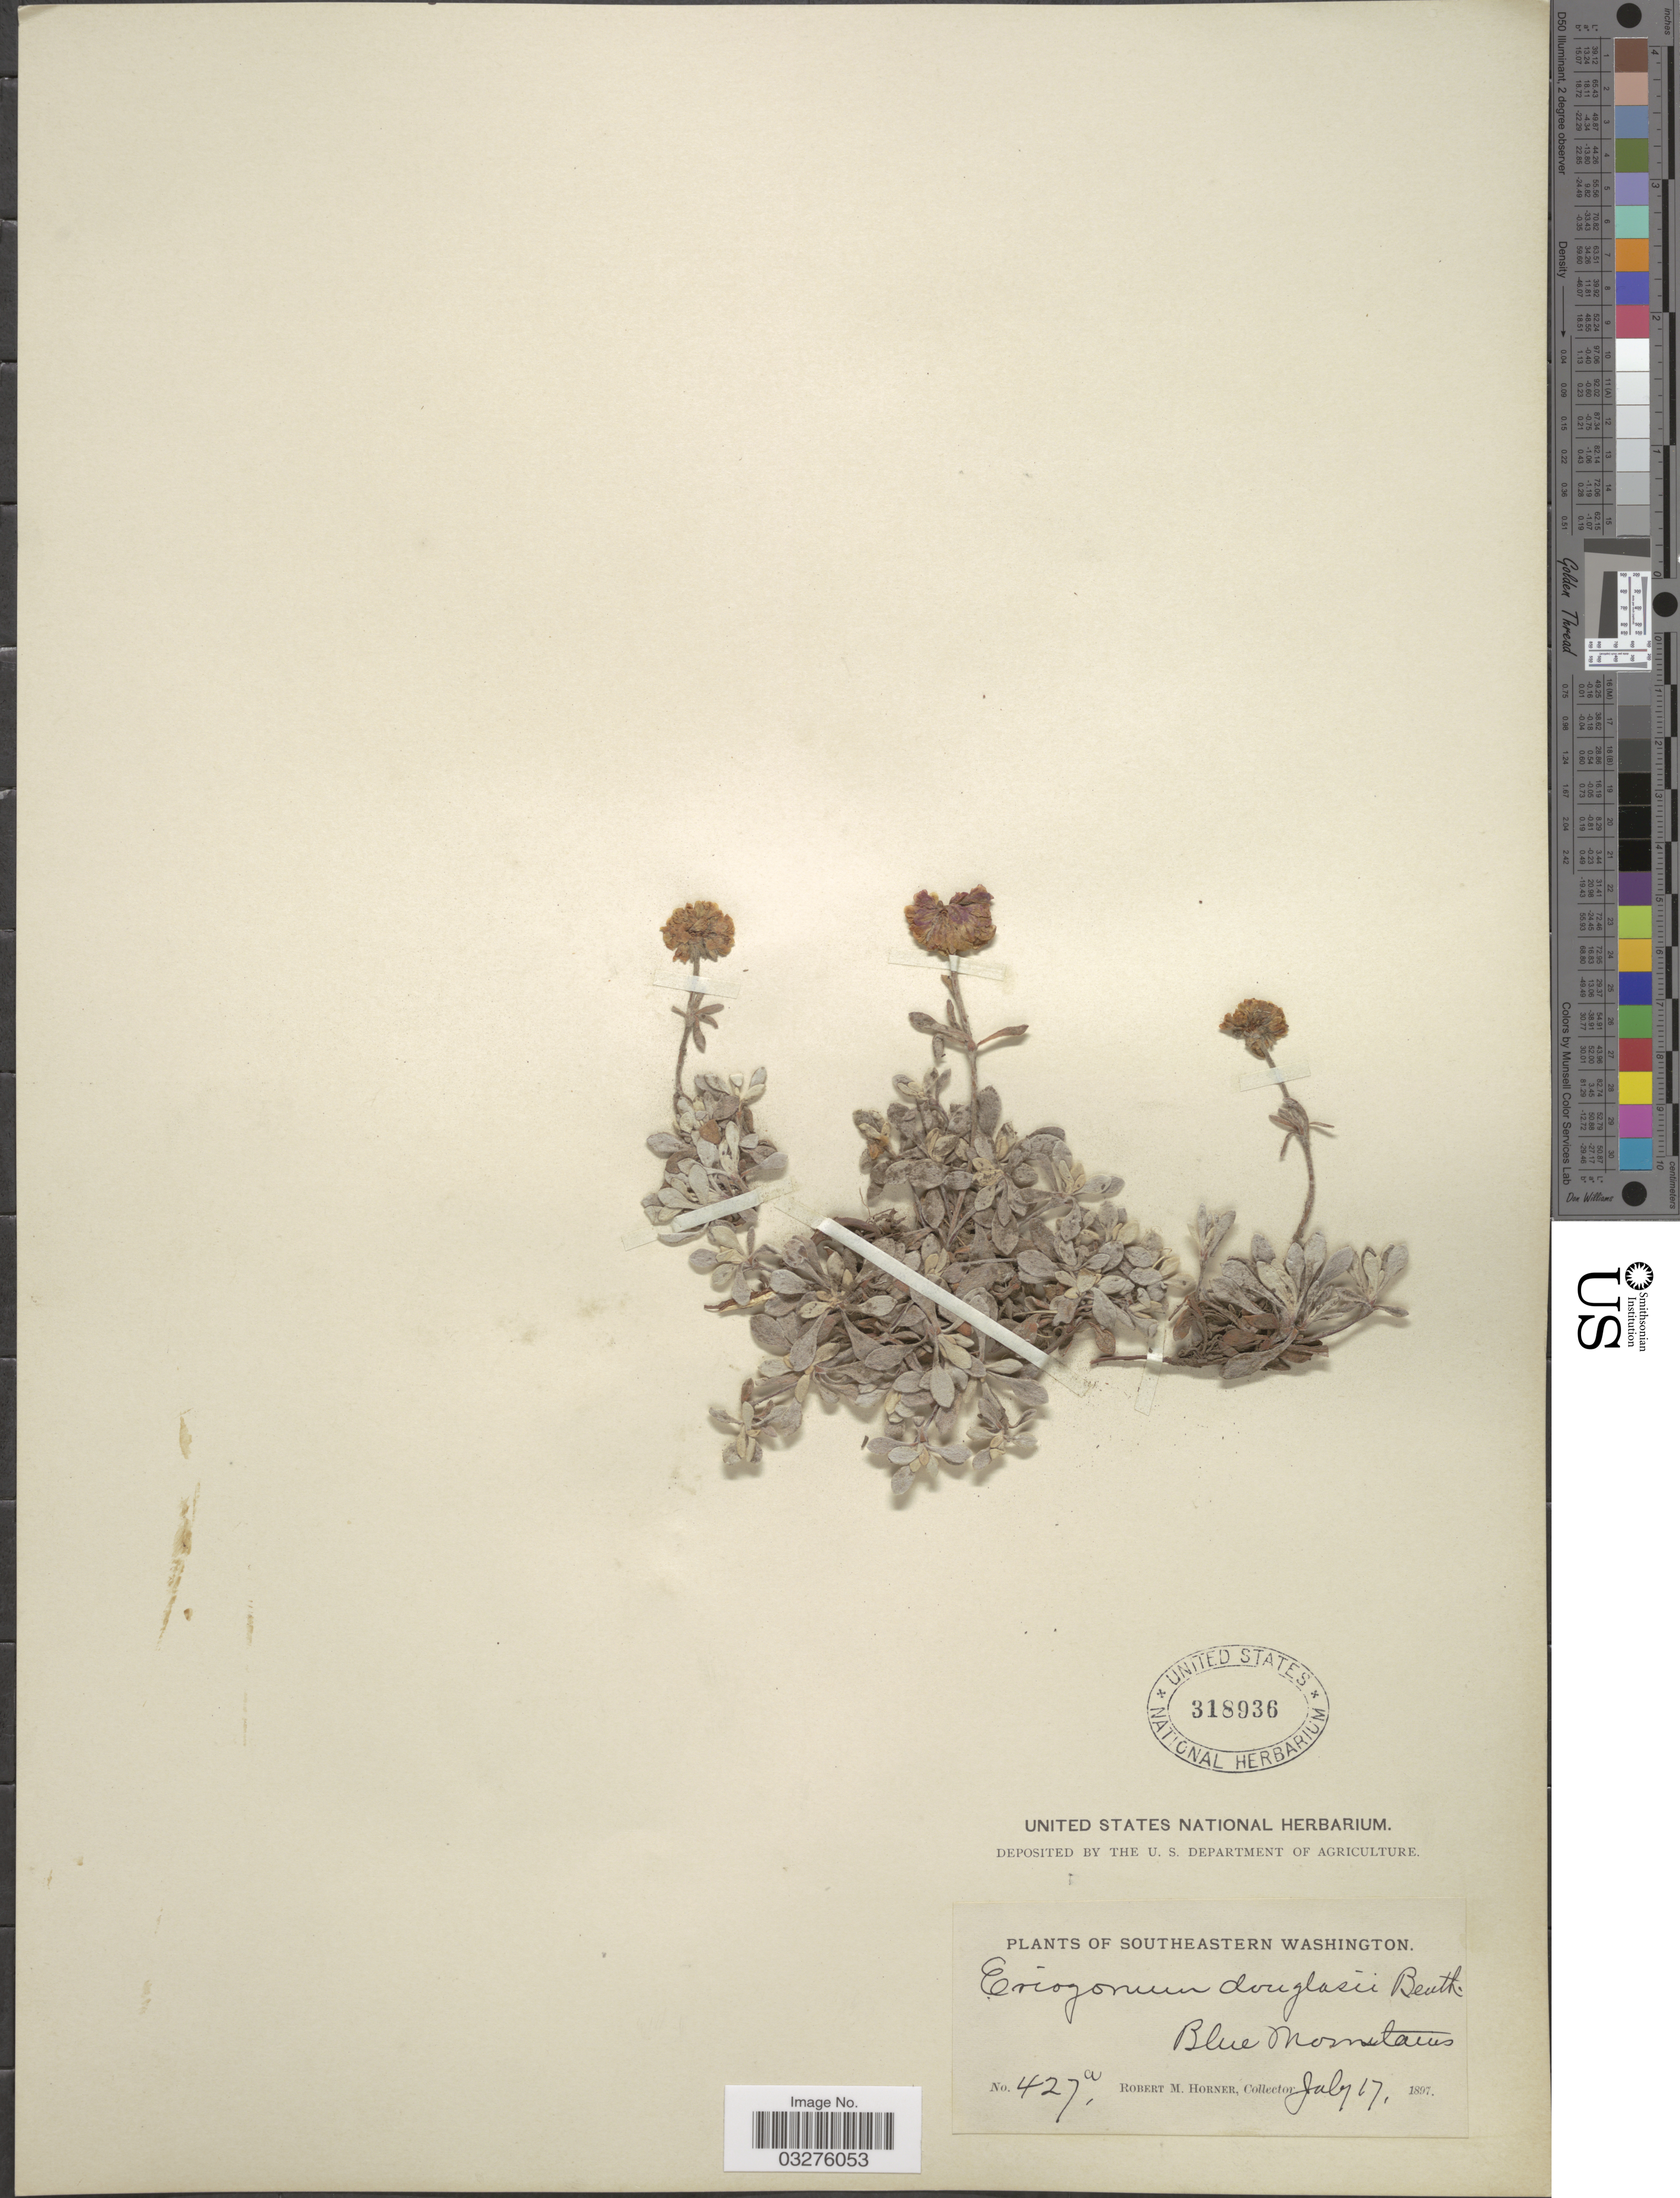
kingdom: Plantae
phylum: Tracheophyta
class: Magnoliopsida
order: Caryophyllales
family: Polygonaceae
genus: Eriogonum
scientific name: Eriogonum douglasii var. douglasii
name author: Benth.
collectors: R. Horner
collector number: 427a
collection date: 1897-07-17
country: United States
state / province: Washington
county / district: Clallam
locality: Southeastern Washington. Blue Mountains.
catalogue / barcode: US 318936